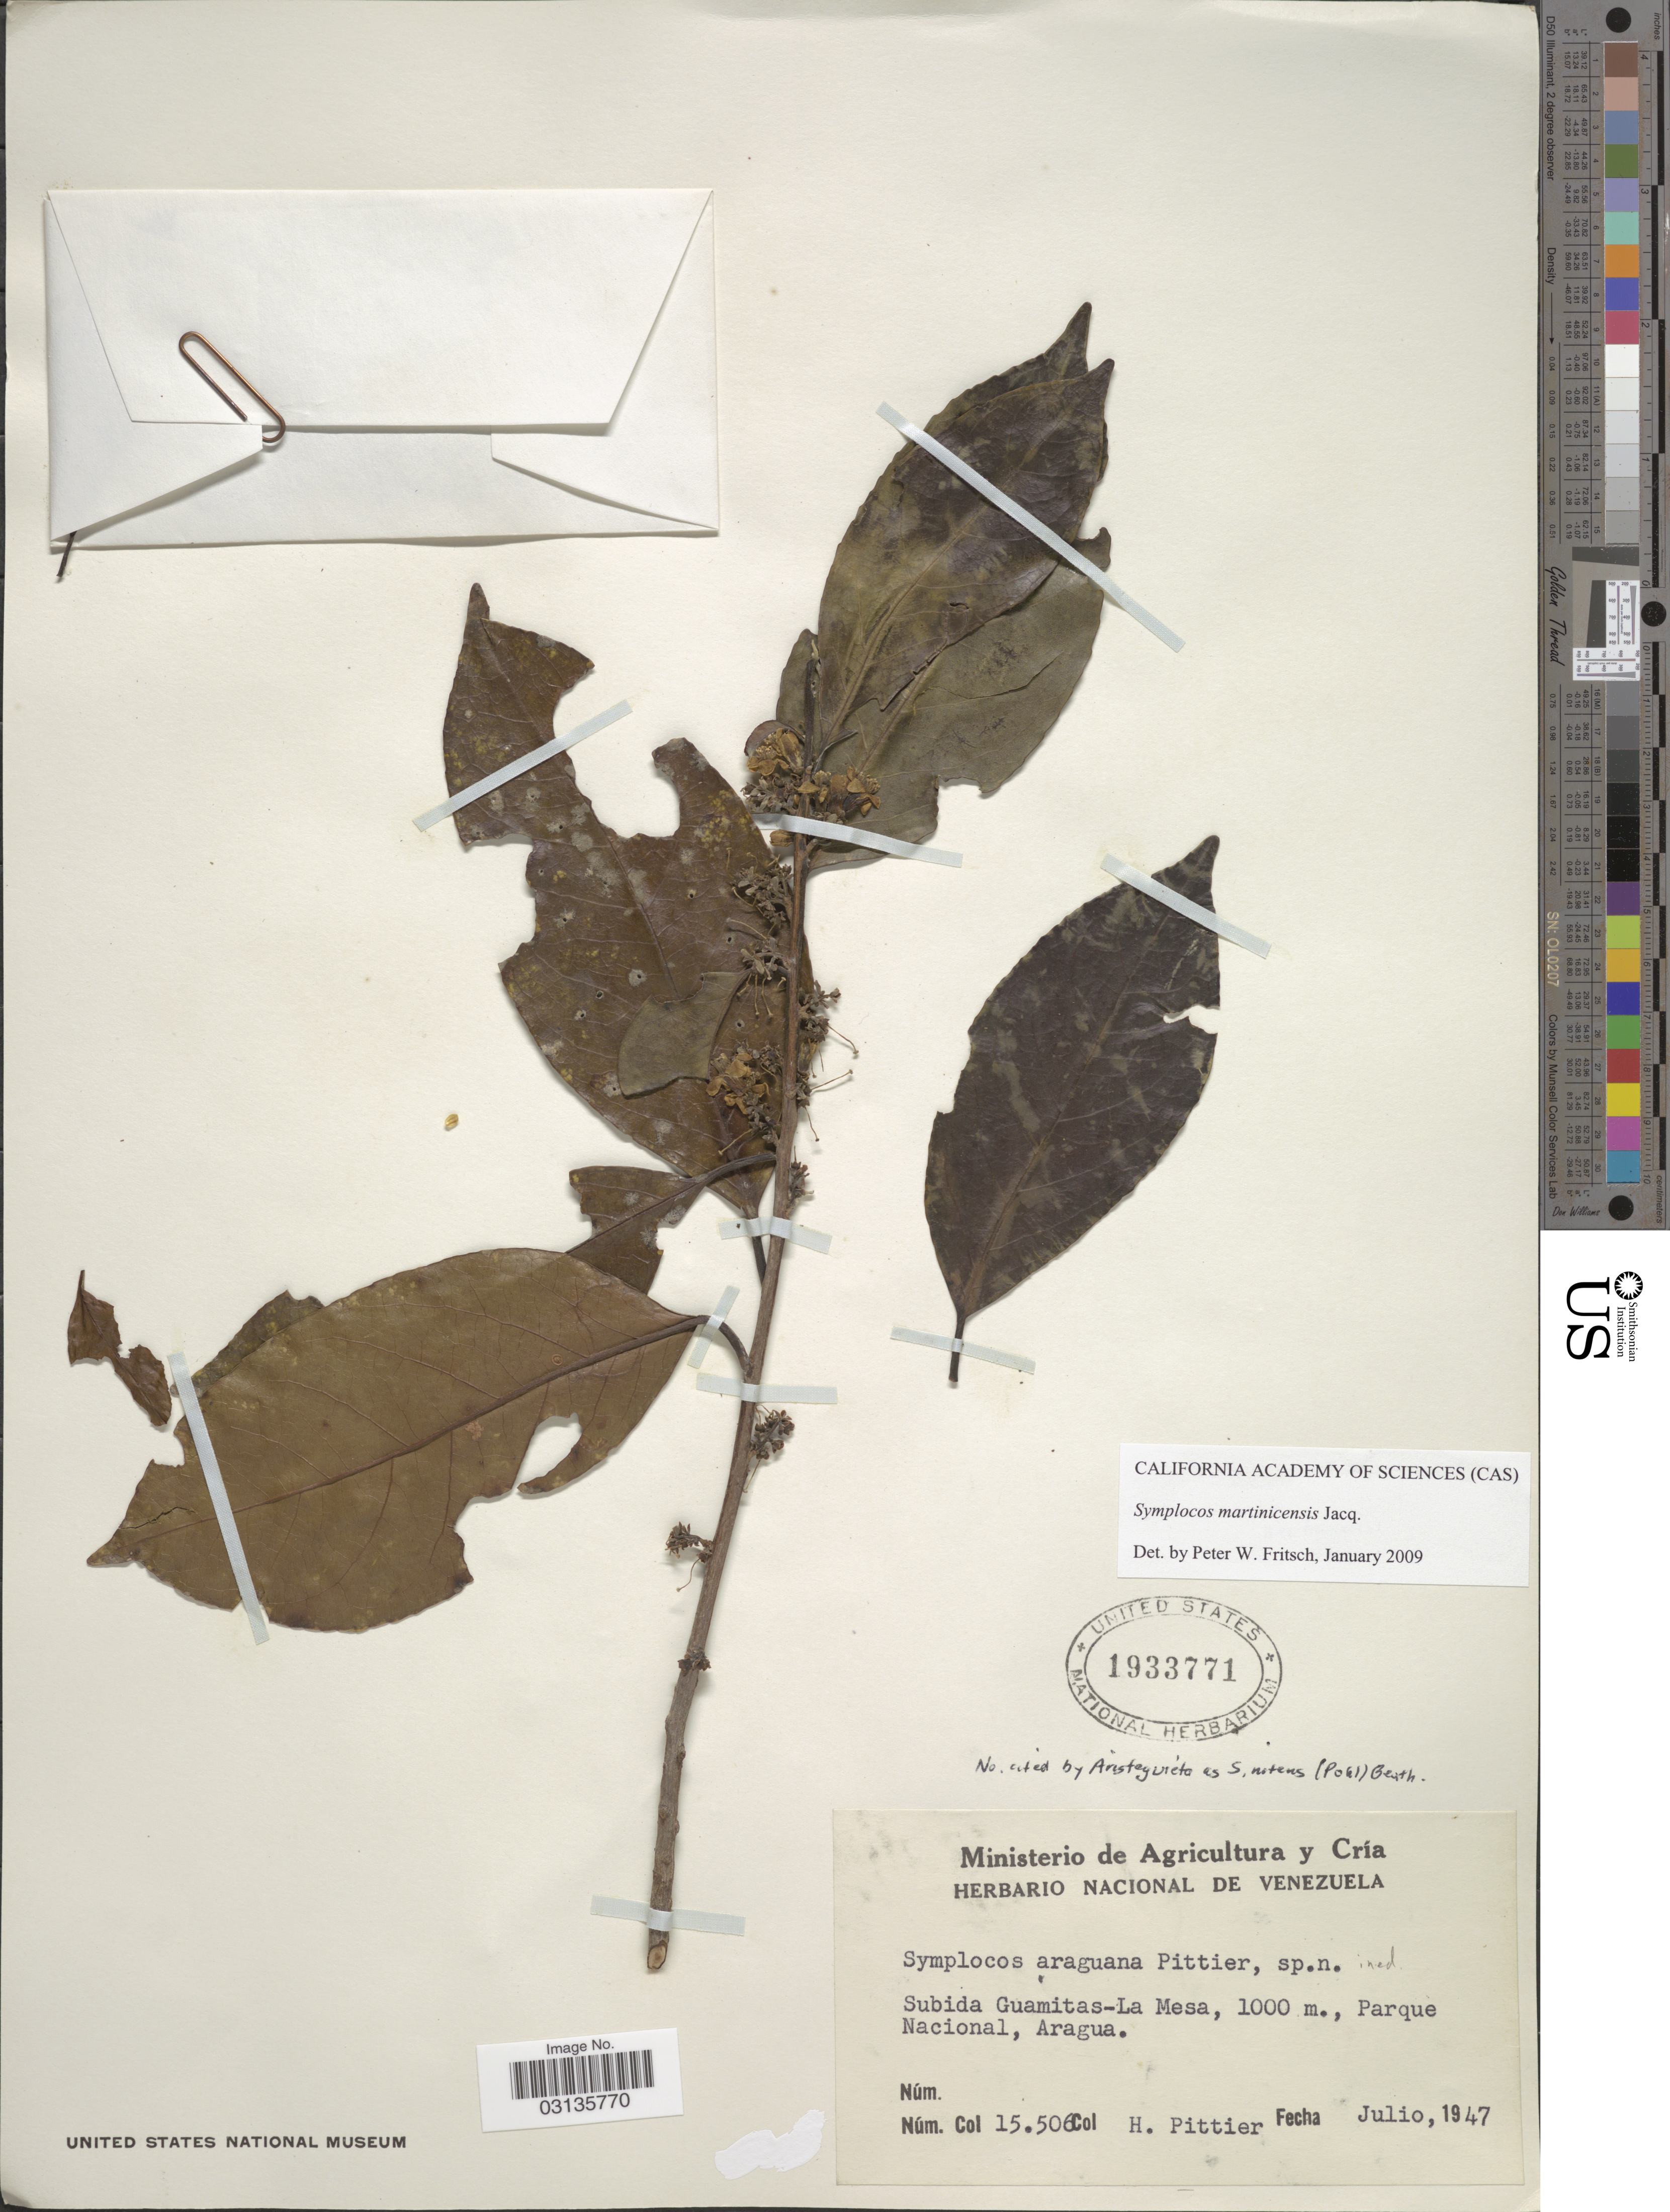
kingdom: Plantae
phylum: Tracheophyta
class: Magnoliopsida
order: Ericales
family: Symplocaceae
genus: Symplocos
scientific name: Symplocos martinicensis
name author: Jacq.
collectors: H. F. Pittier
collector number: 15506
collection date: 1947-07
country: Venezuela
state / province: Aragua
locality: Subida Guamitas-La Mesa, Parque Nacional.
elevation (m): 1000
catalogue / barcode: US 1933771